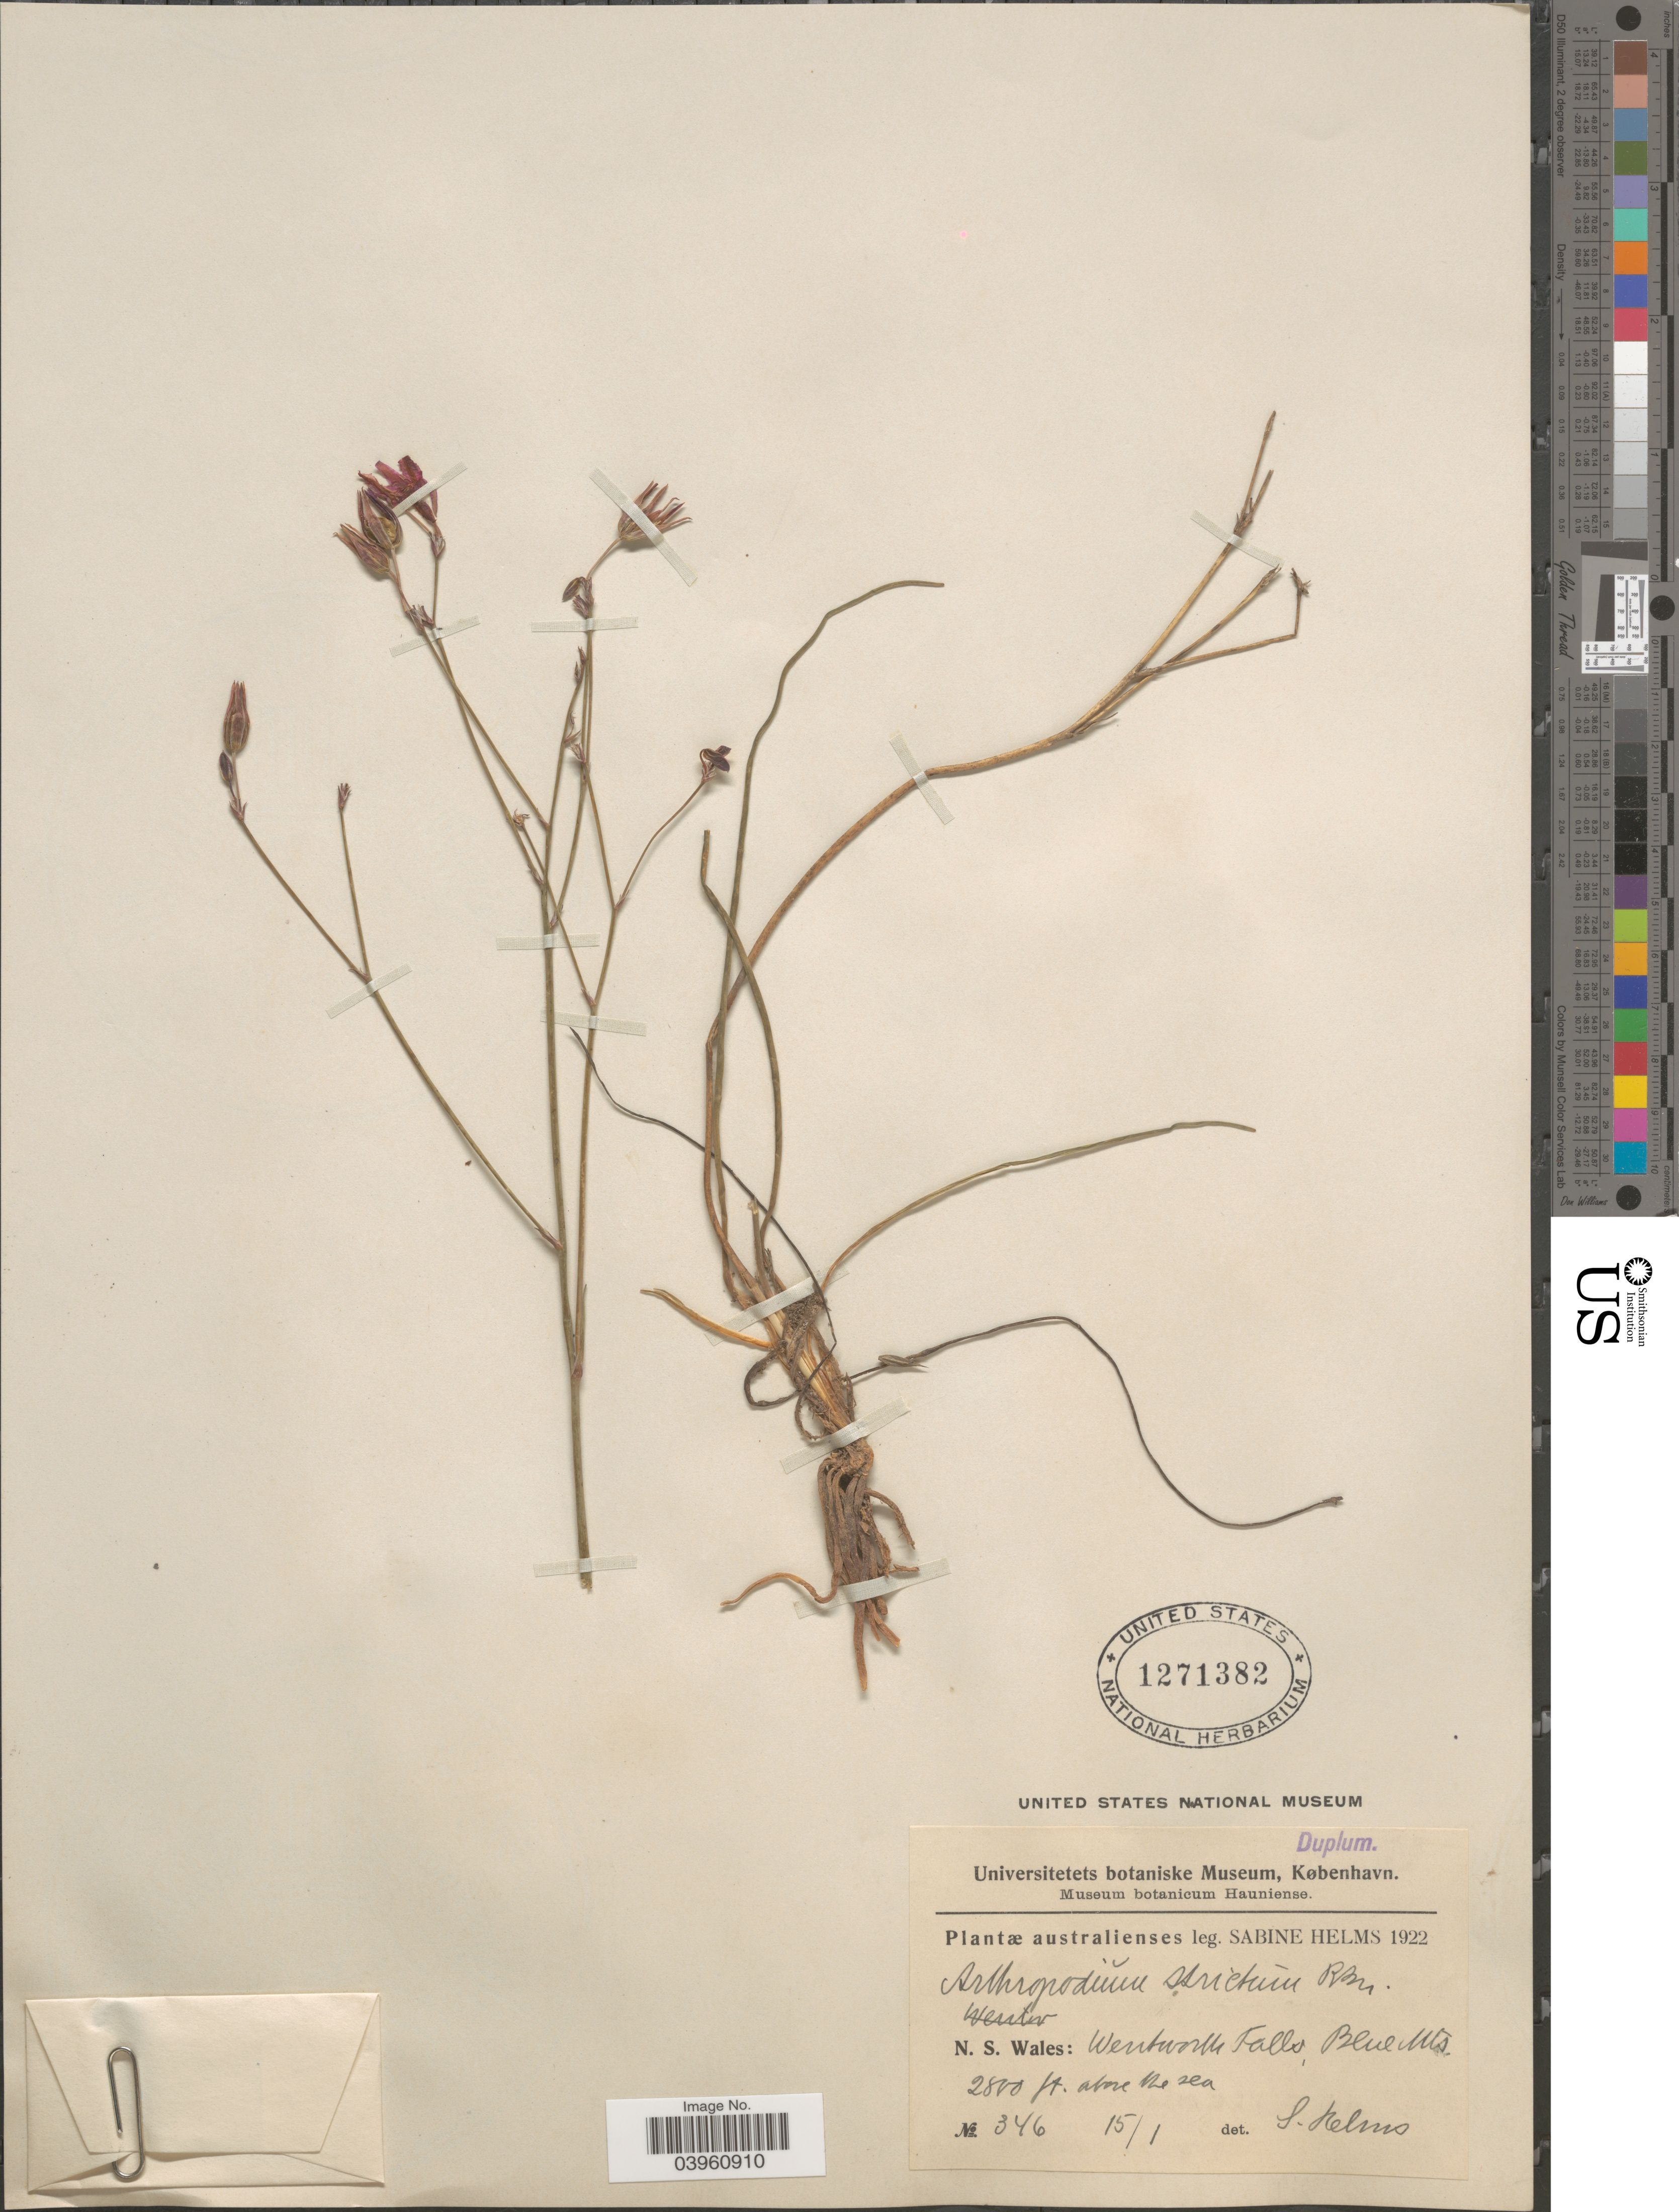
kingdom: Plantae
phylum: Tracheophyta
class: Liliopsida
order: Asparagales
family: Asparagaceae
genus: Arthropodium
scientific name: Arthropodium strictum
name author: R. Br.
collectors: S. Helms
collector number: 346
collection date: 1922-01-15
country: Australia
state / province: New South Wales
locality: Wentworth Falls, Blue Mts.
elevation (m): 853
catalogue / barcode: US 1271382